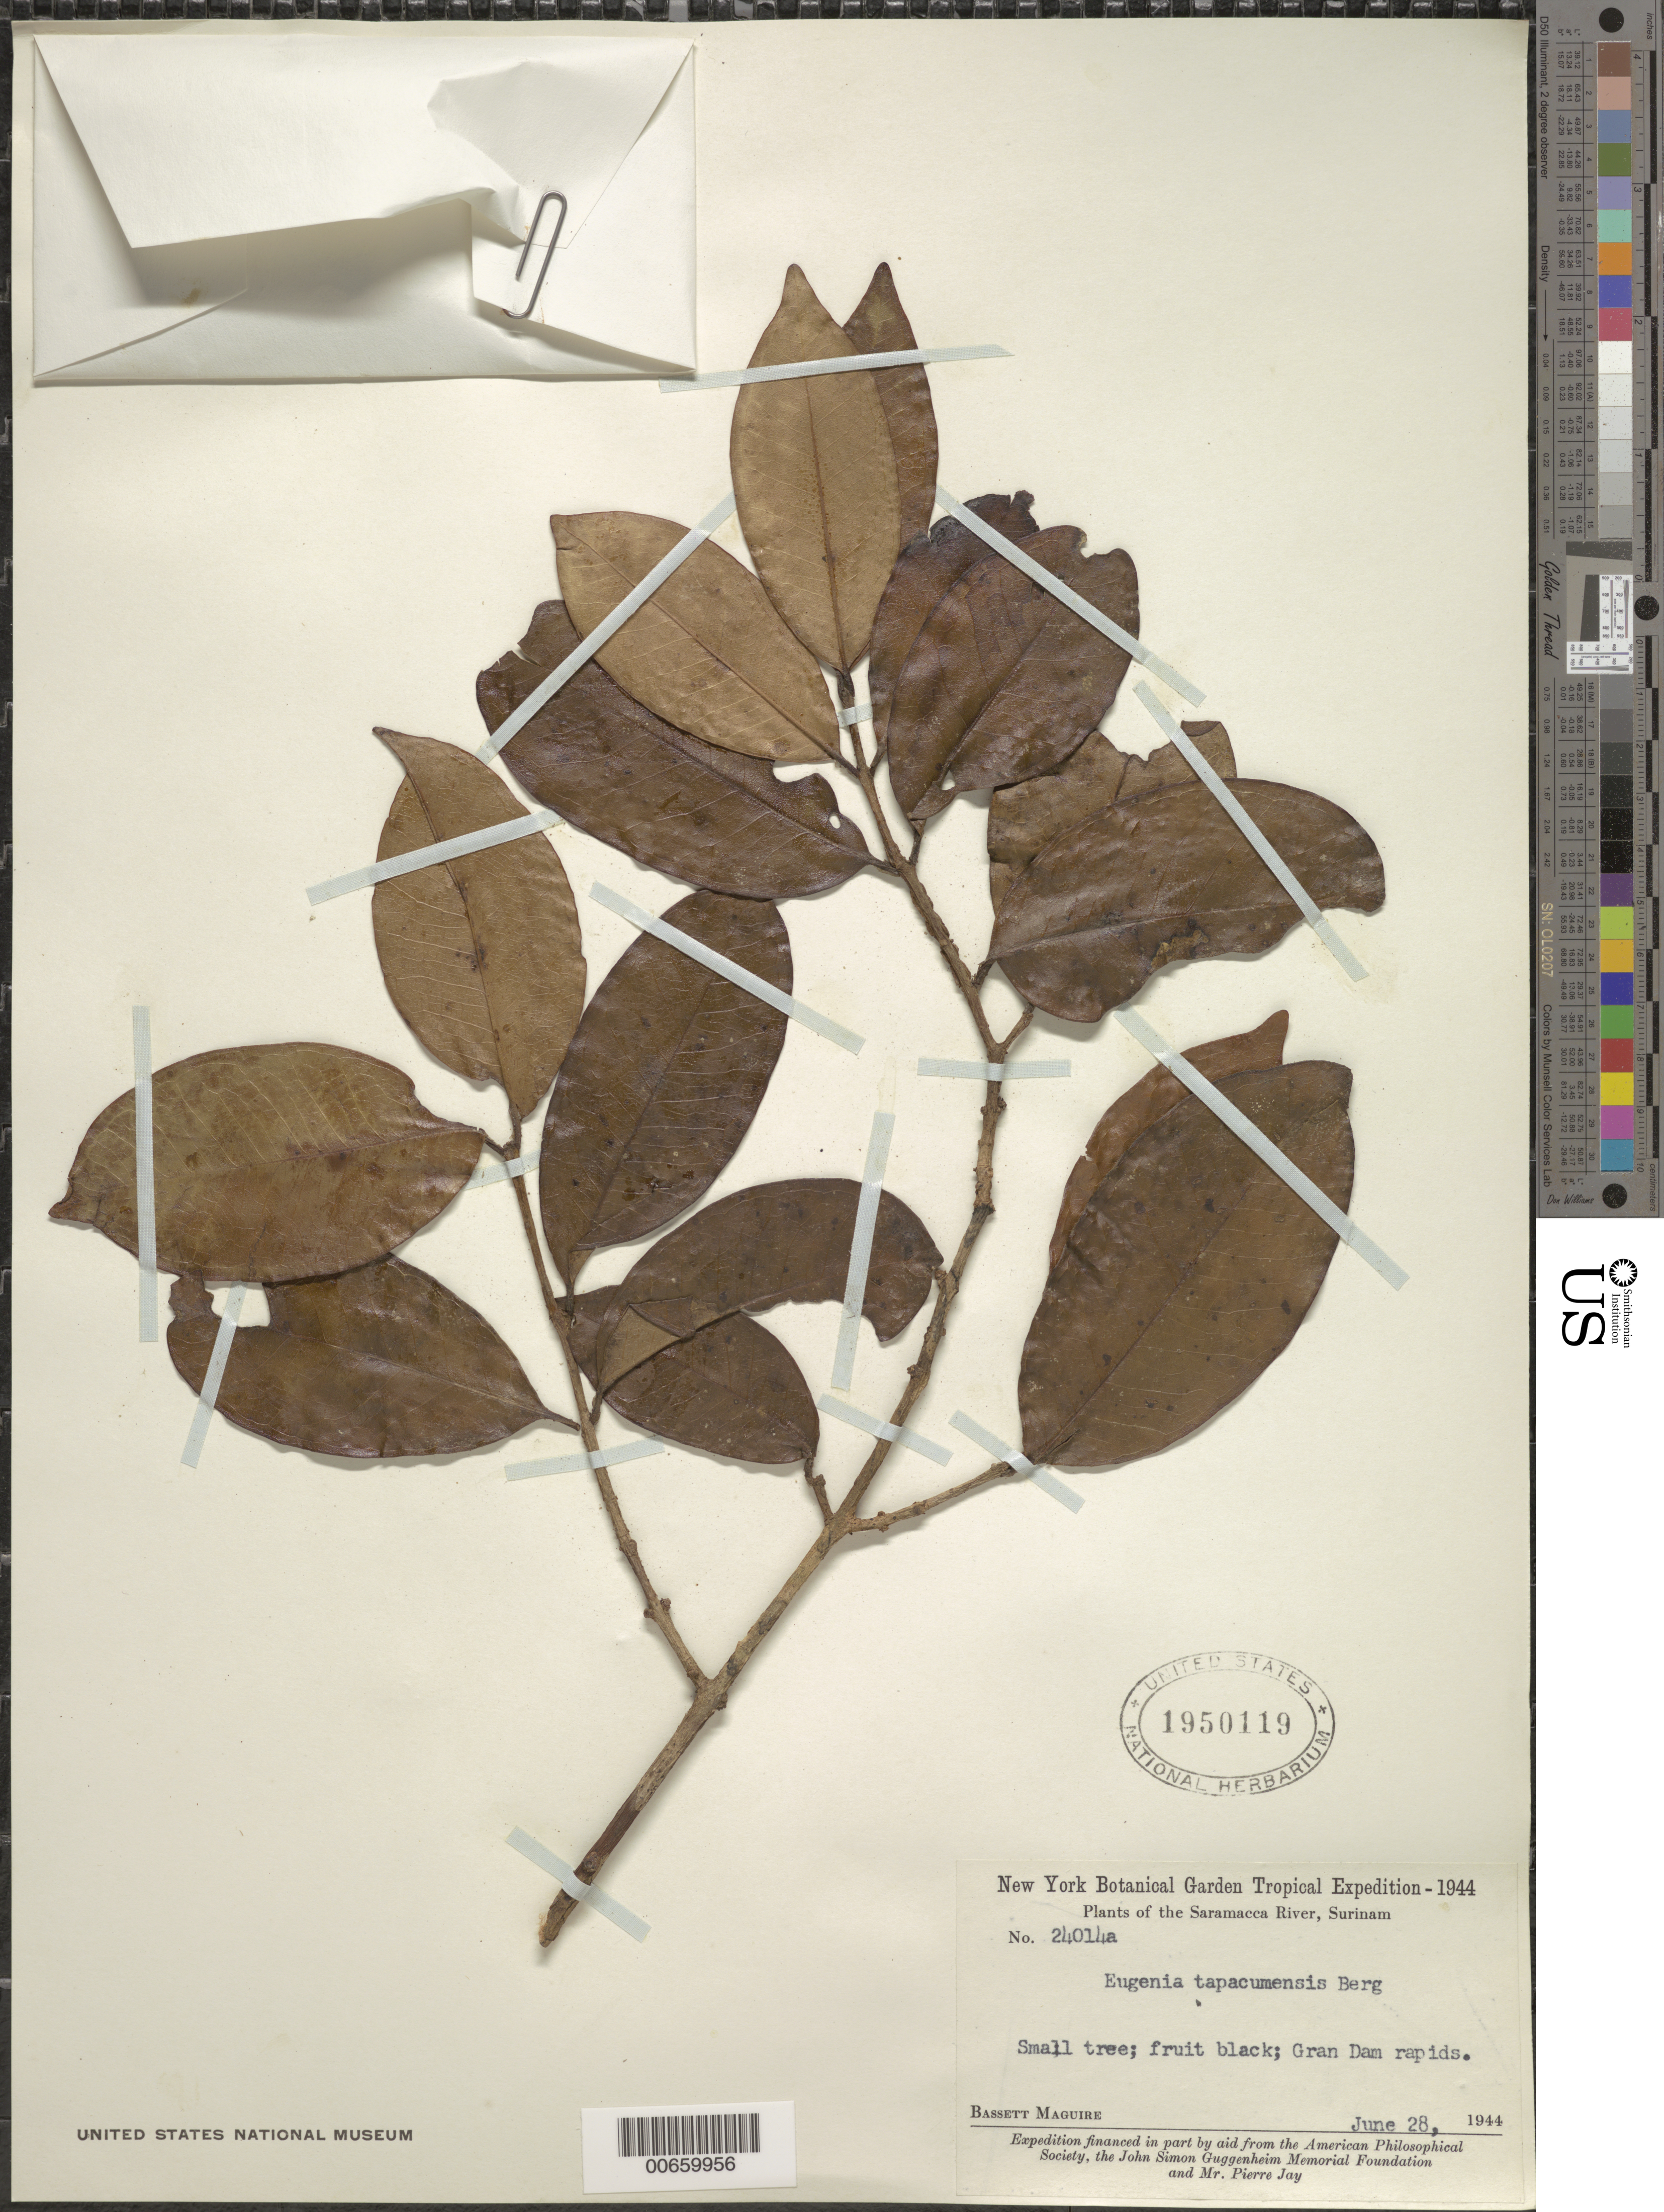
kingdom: Plantae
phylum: Tracheophyta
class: Magnoliopsida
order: Myrtales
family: Myrtaceae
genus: Eugenia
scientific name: Eugenia stictopetala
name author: DC.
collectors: B. Maguire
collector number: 24014 a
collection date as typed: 28-Jun-44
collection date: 1944-06-28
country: Suriname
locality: Saramacca River, betw. Grassi Falls and Posoegronoe, Gran Dam Rapids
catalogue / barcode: US 1950119